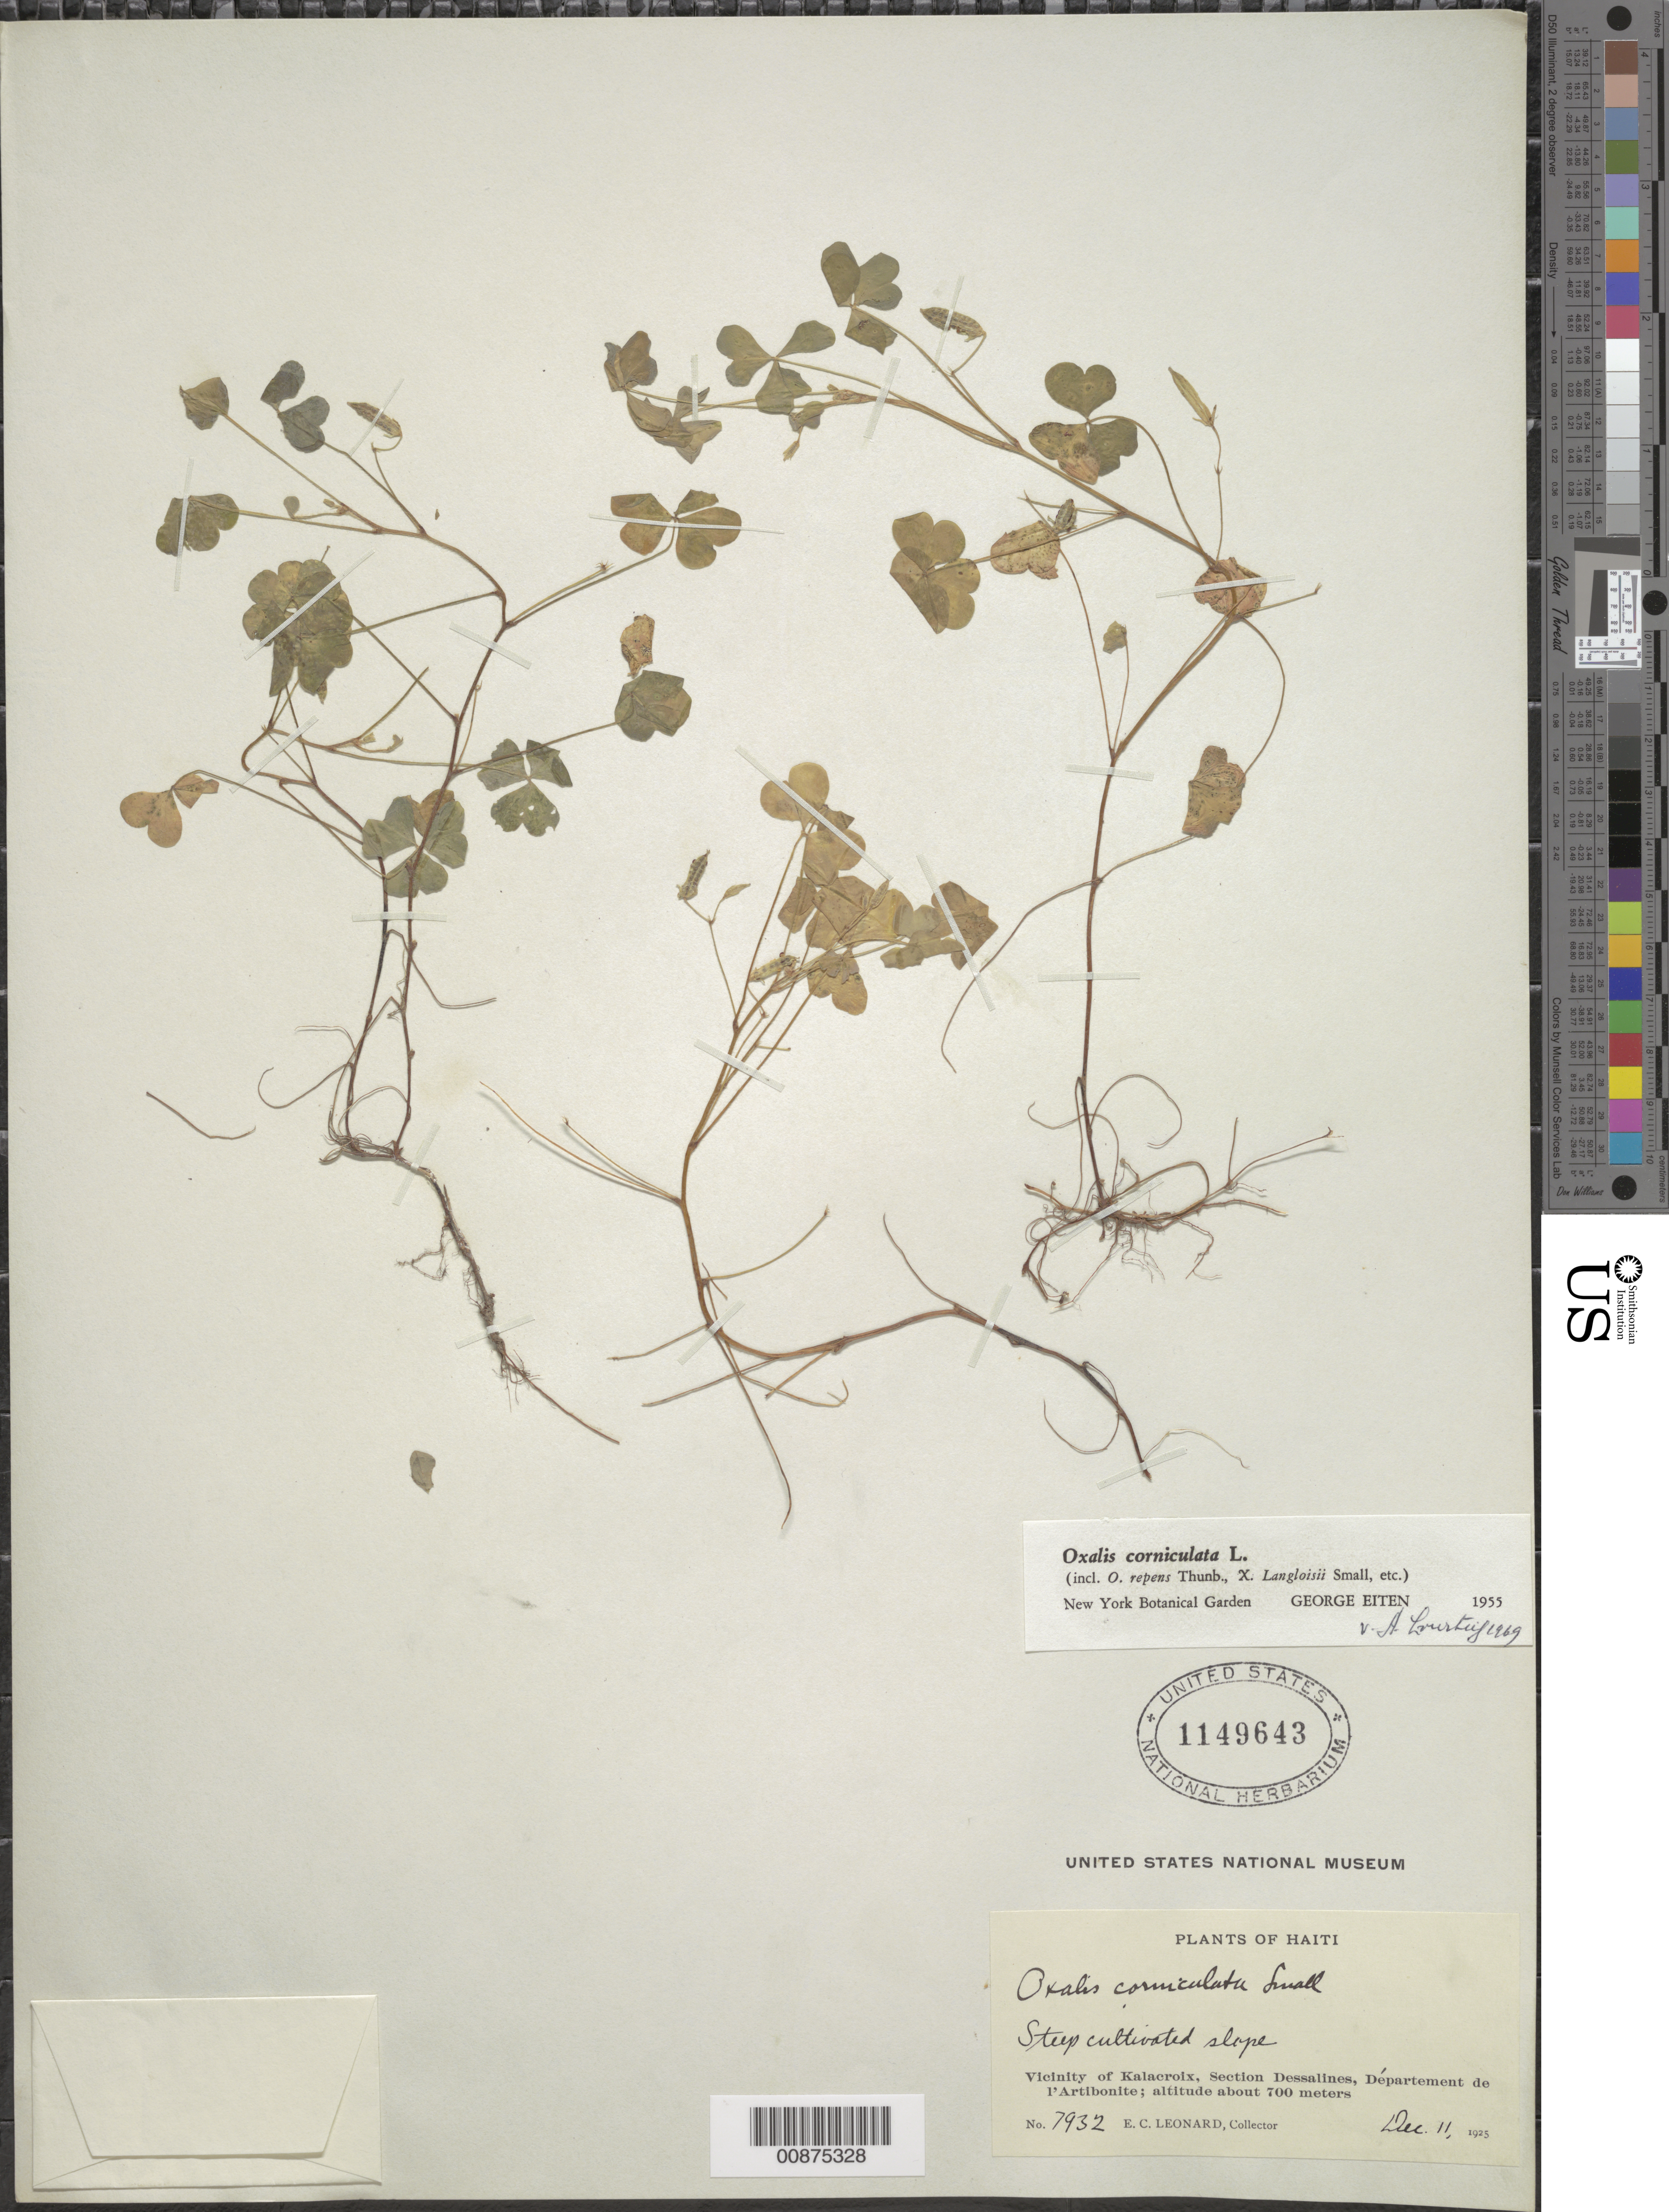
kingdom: Plantae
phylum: Tracheophyta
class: Magnoliopsida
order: Oxalidales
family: Oxalidaceae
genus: Oxalis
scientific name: Oxalis corniculata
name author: L.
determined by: Lourteig, A.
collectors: E. C. Leonard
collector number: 7932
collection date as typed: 11 Dec 1925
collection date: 1925-12-11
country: Haiti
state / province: Artibonite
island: Hispaniola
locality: Vicinity of Kalacroix, Section Dessalines.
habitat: Steep cultivated slope.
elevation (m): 700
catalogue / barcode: US 1149643